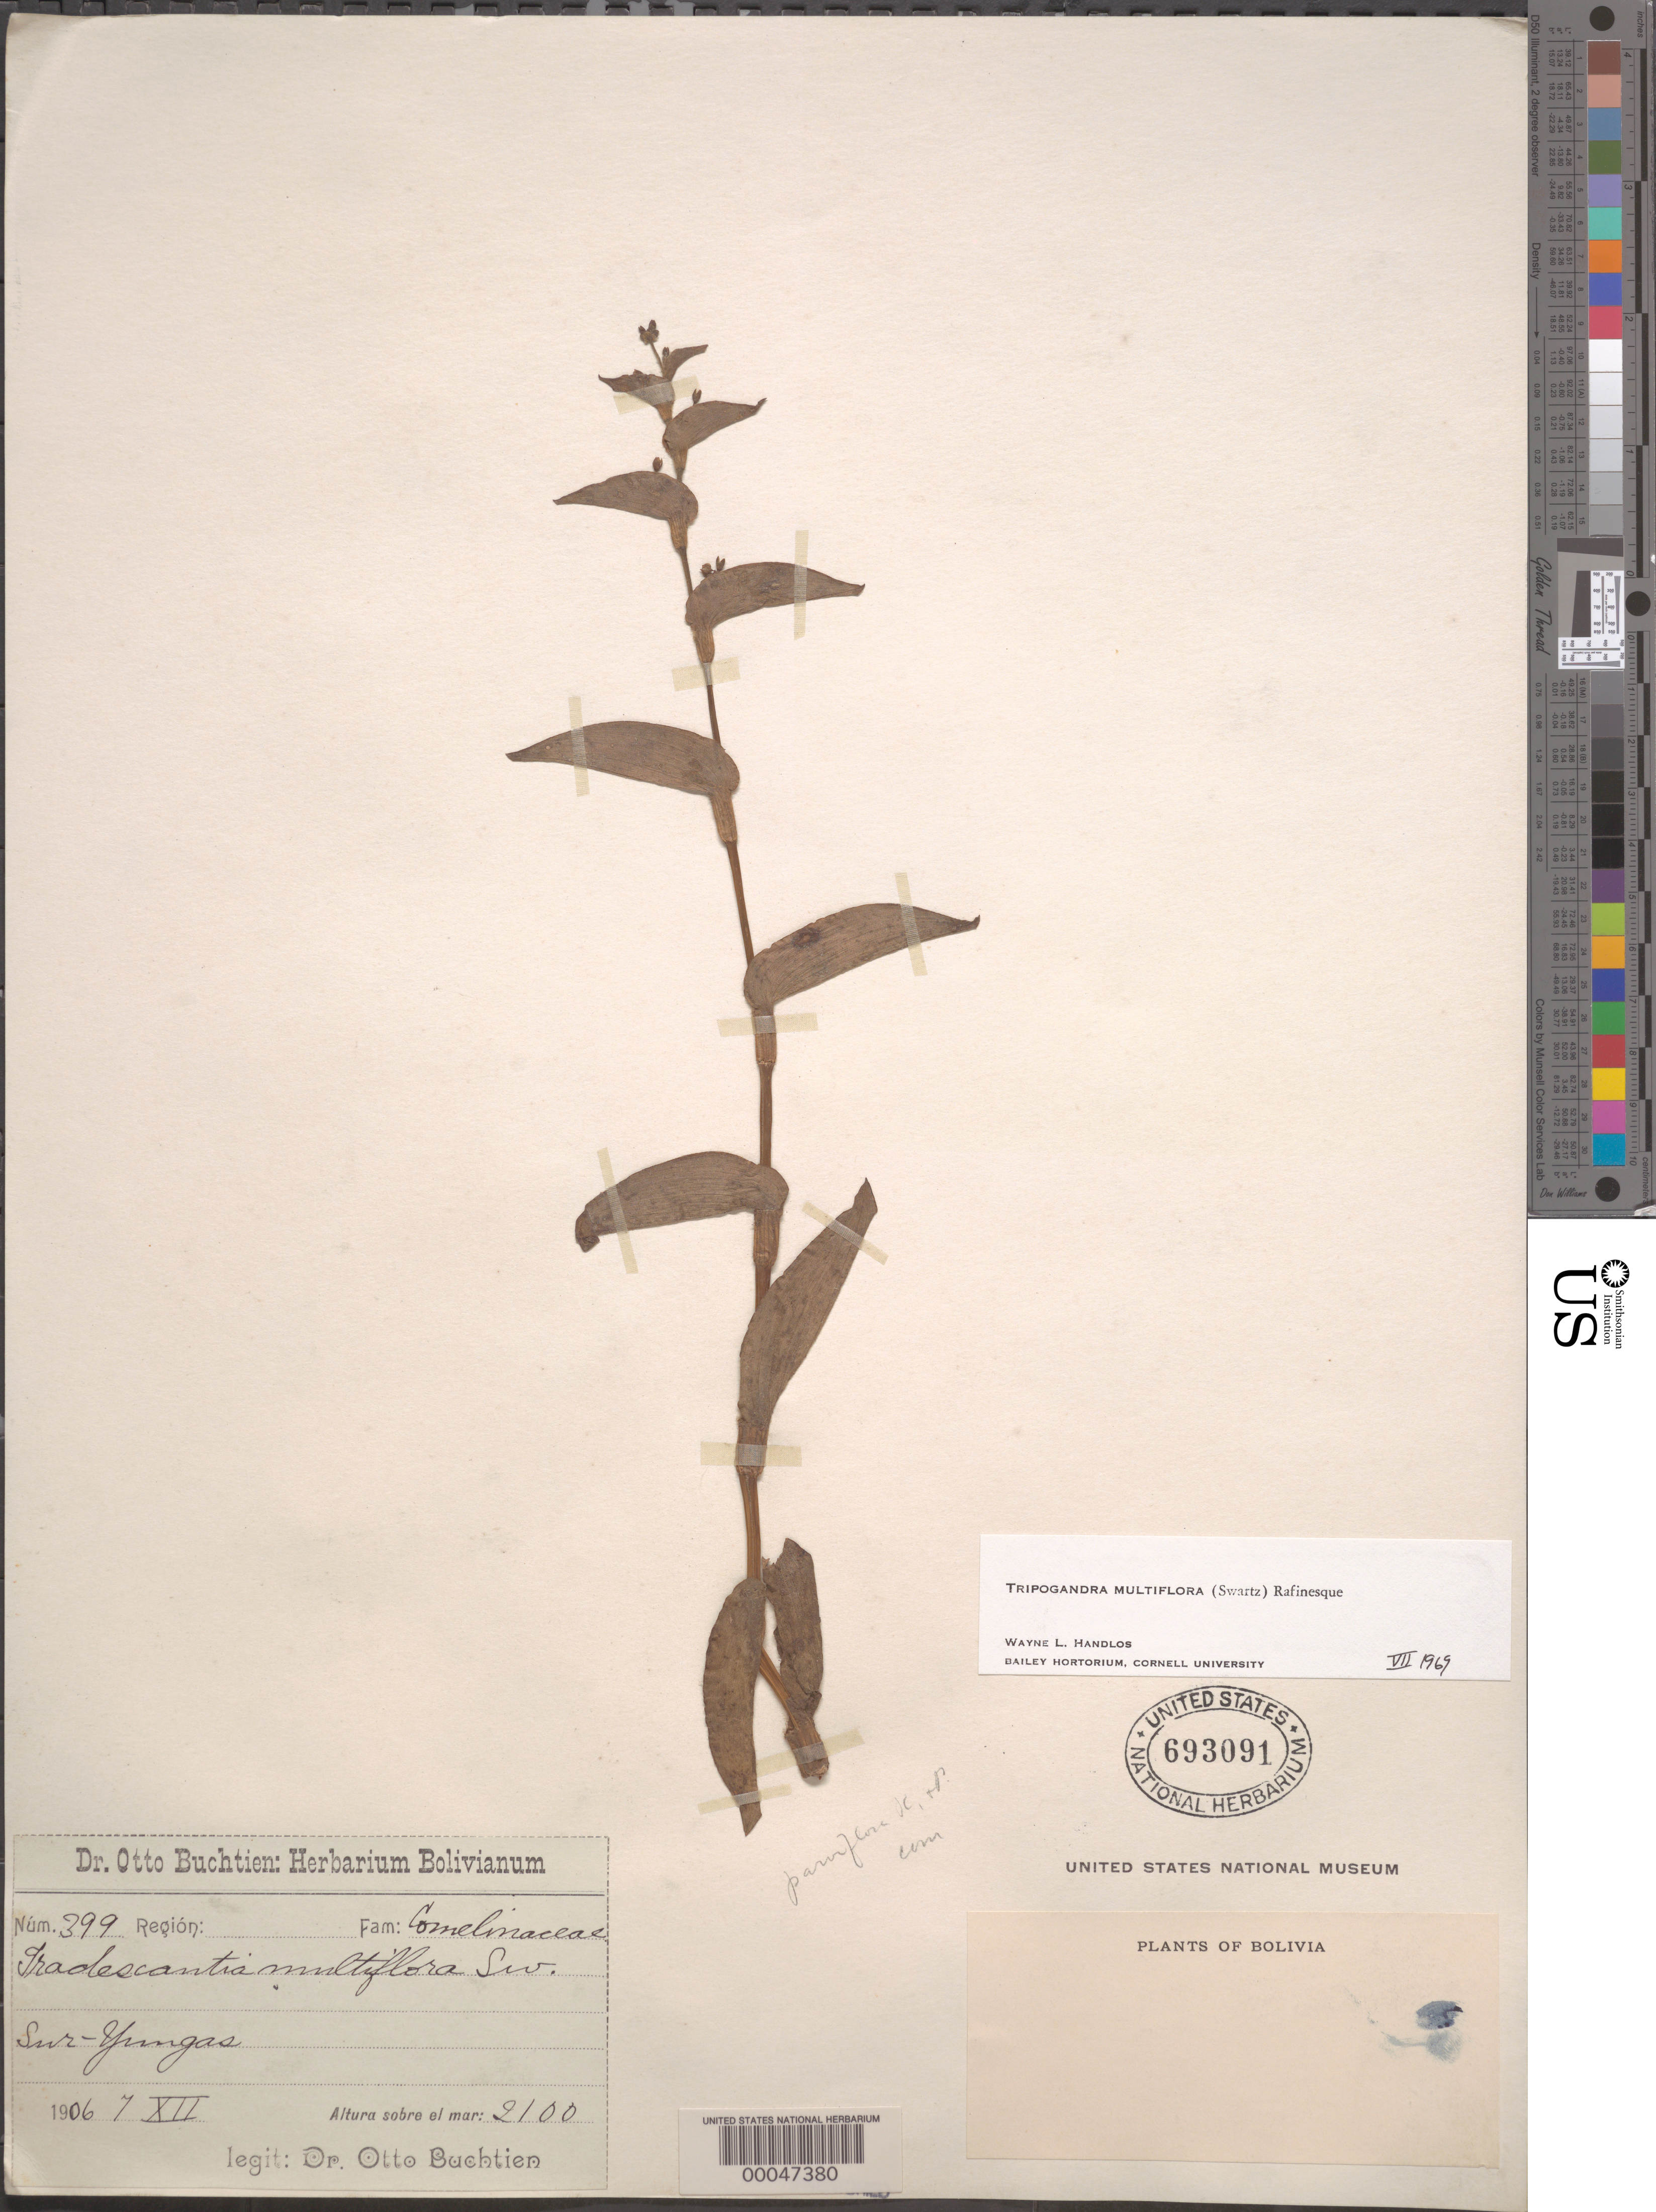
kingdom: Plantae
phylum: Tracheophyta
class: Liliopsida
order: Commelinales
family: Commelinaceae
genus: Tripogandra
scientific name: Tripogandra multiflora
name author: (Sw.) Raf.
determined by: Handlos, W. L.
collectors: O. Buchtien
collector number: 399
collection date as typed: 07 Dec 1906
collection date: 1906-12-07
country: Bolivia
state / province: La Paz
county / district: Sud Yungas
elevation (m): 2100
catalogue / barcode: US 693091